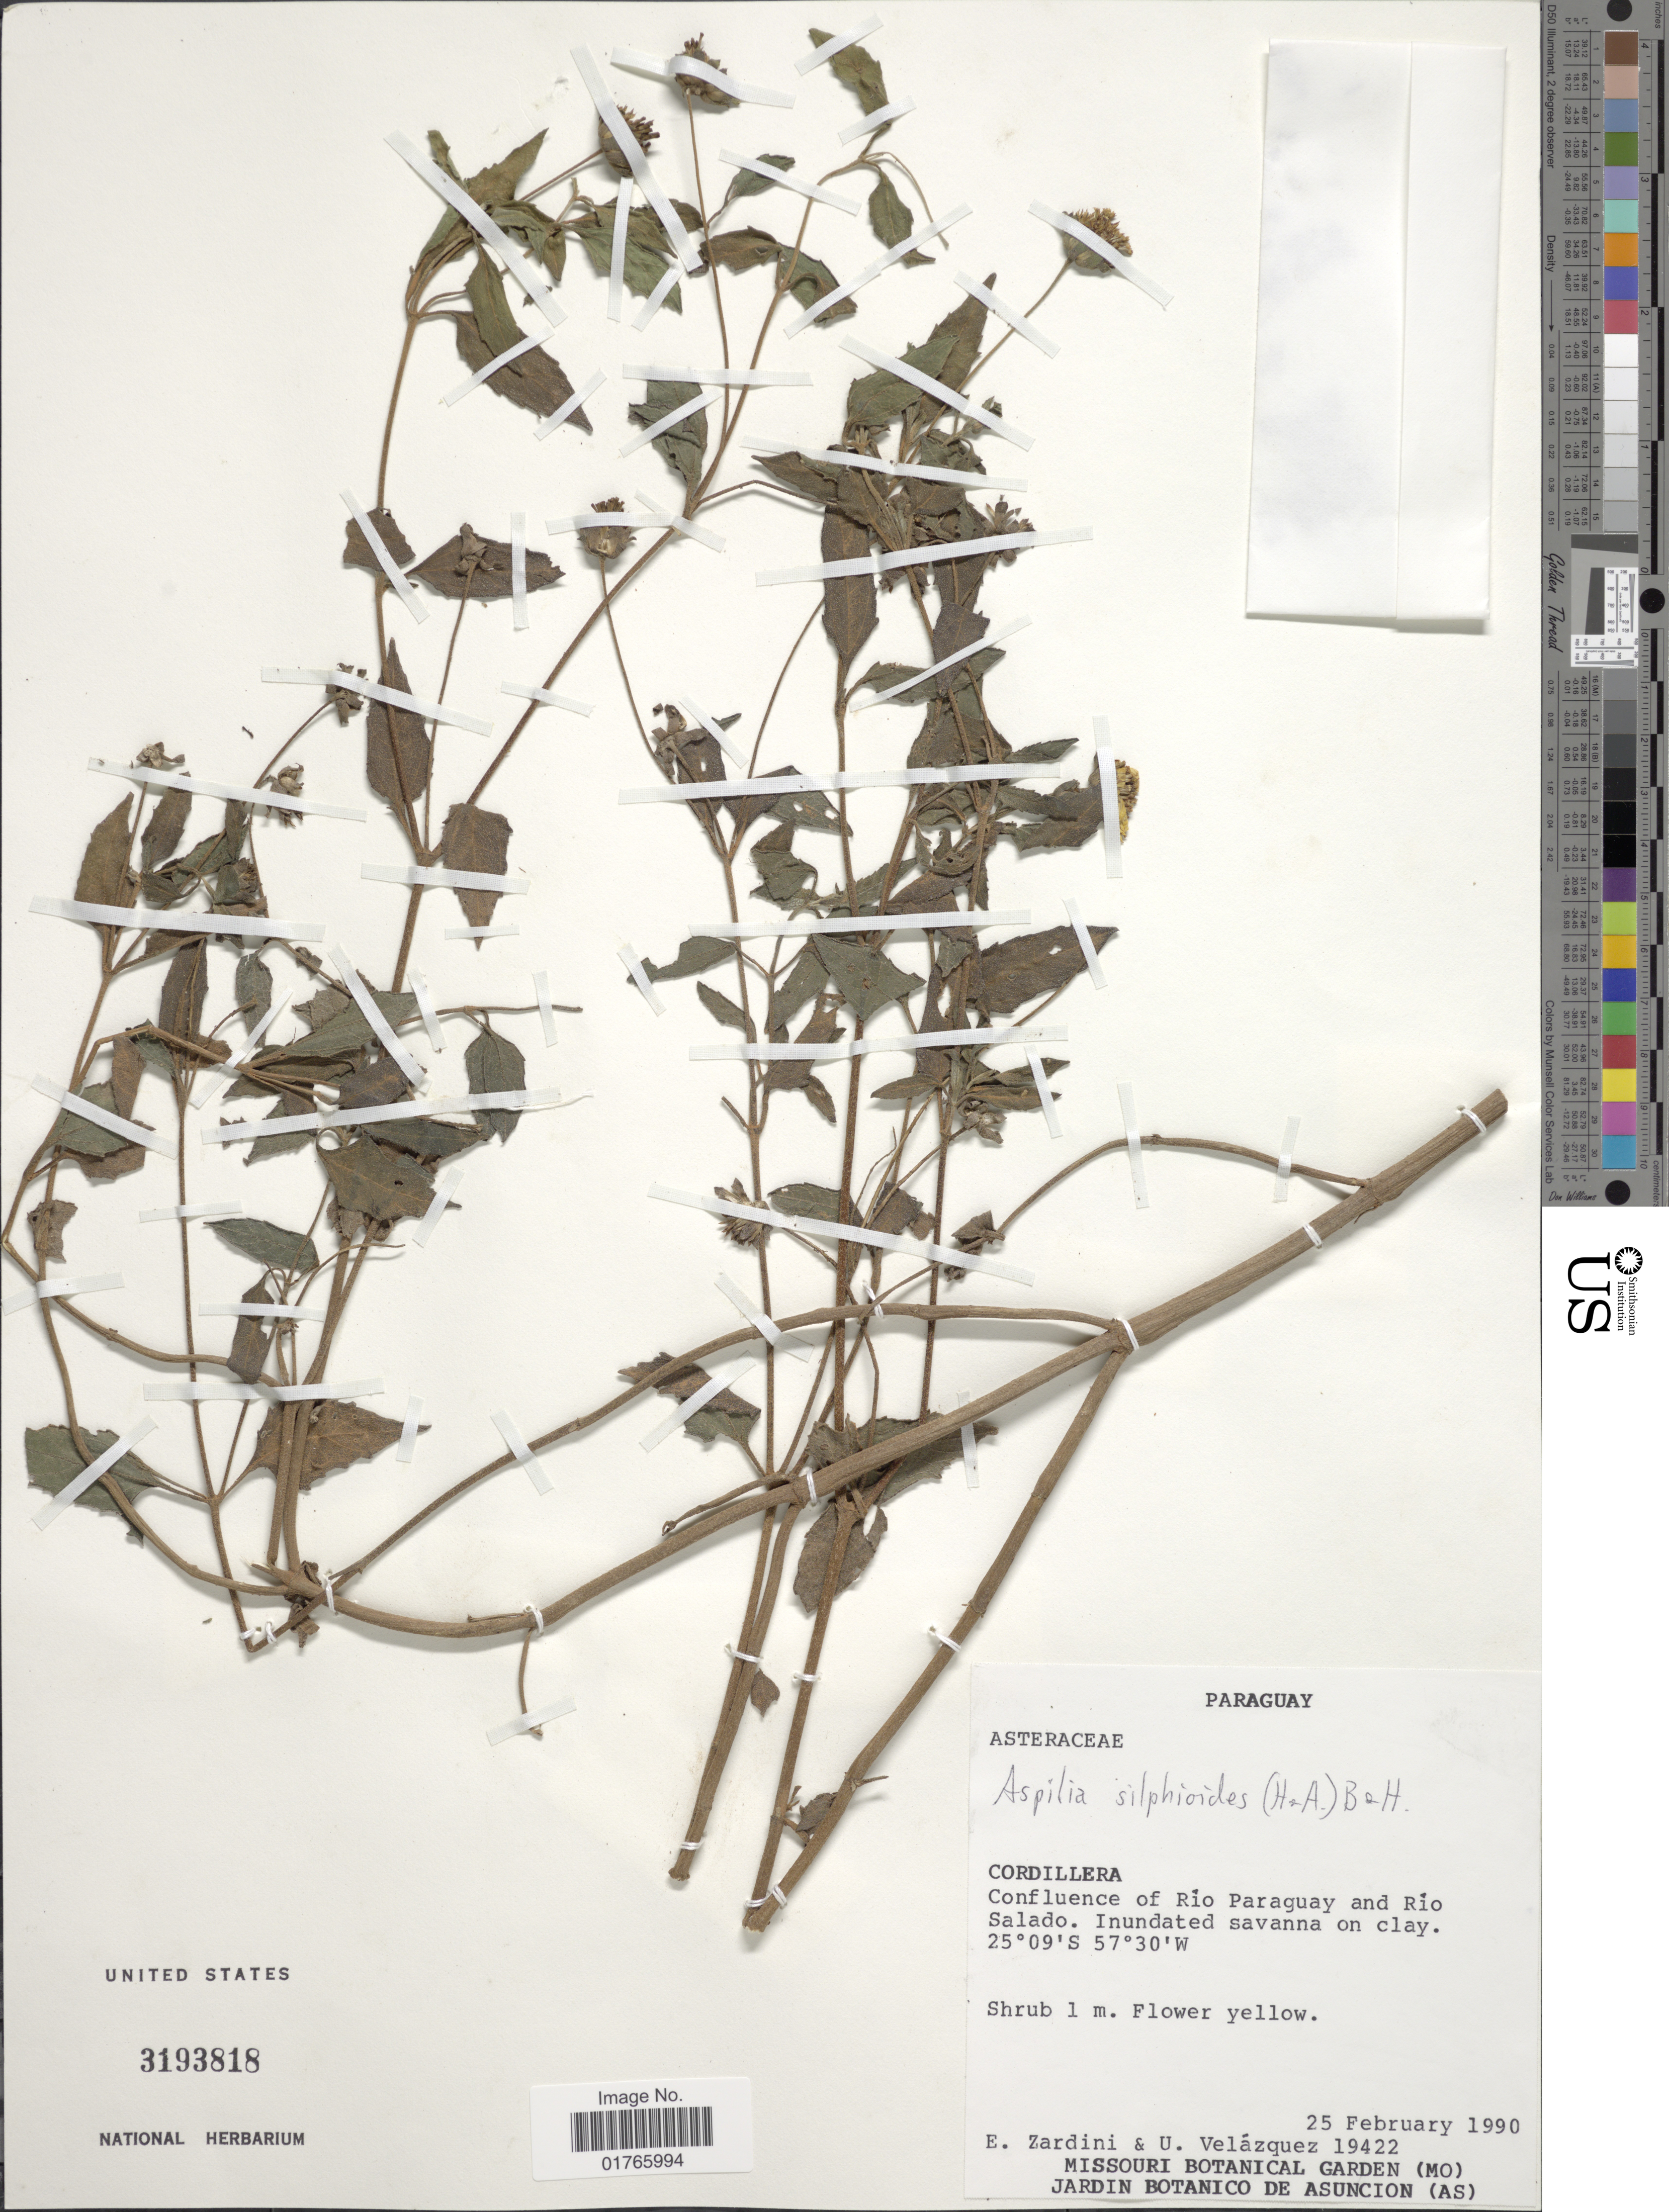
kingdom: Plantae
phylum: Tracheophyta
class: Magnoliopsida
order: Asterales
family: Asteraceae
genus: Aspilia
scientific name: Aspilia silphioides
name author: (Hook. & Arn.) Benth. ex Benth. & Hook. f.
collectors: E. M. Zardini & U. Velázquez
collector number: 19422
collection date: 1990-02-25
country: Paraguay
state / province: Cordillera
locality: Confluence of Rio Paraguay and Rio Salado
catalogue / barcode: US 3193818